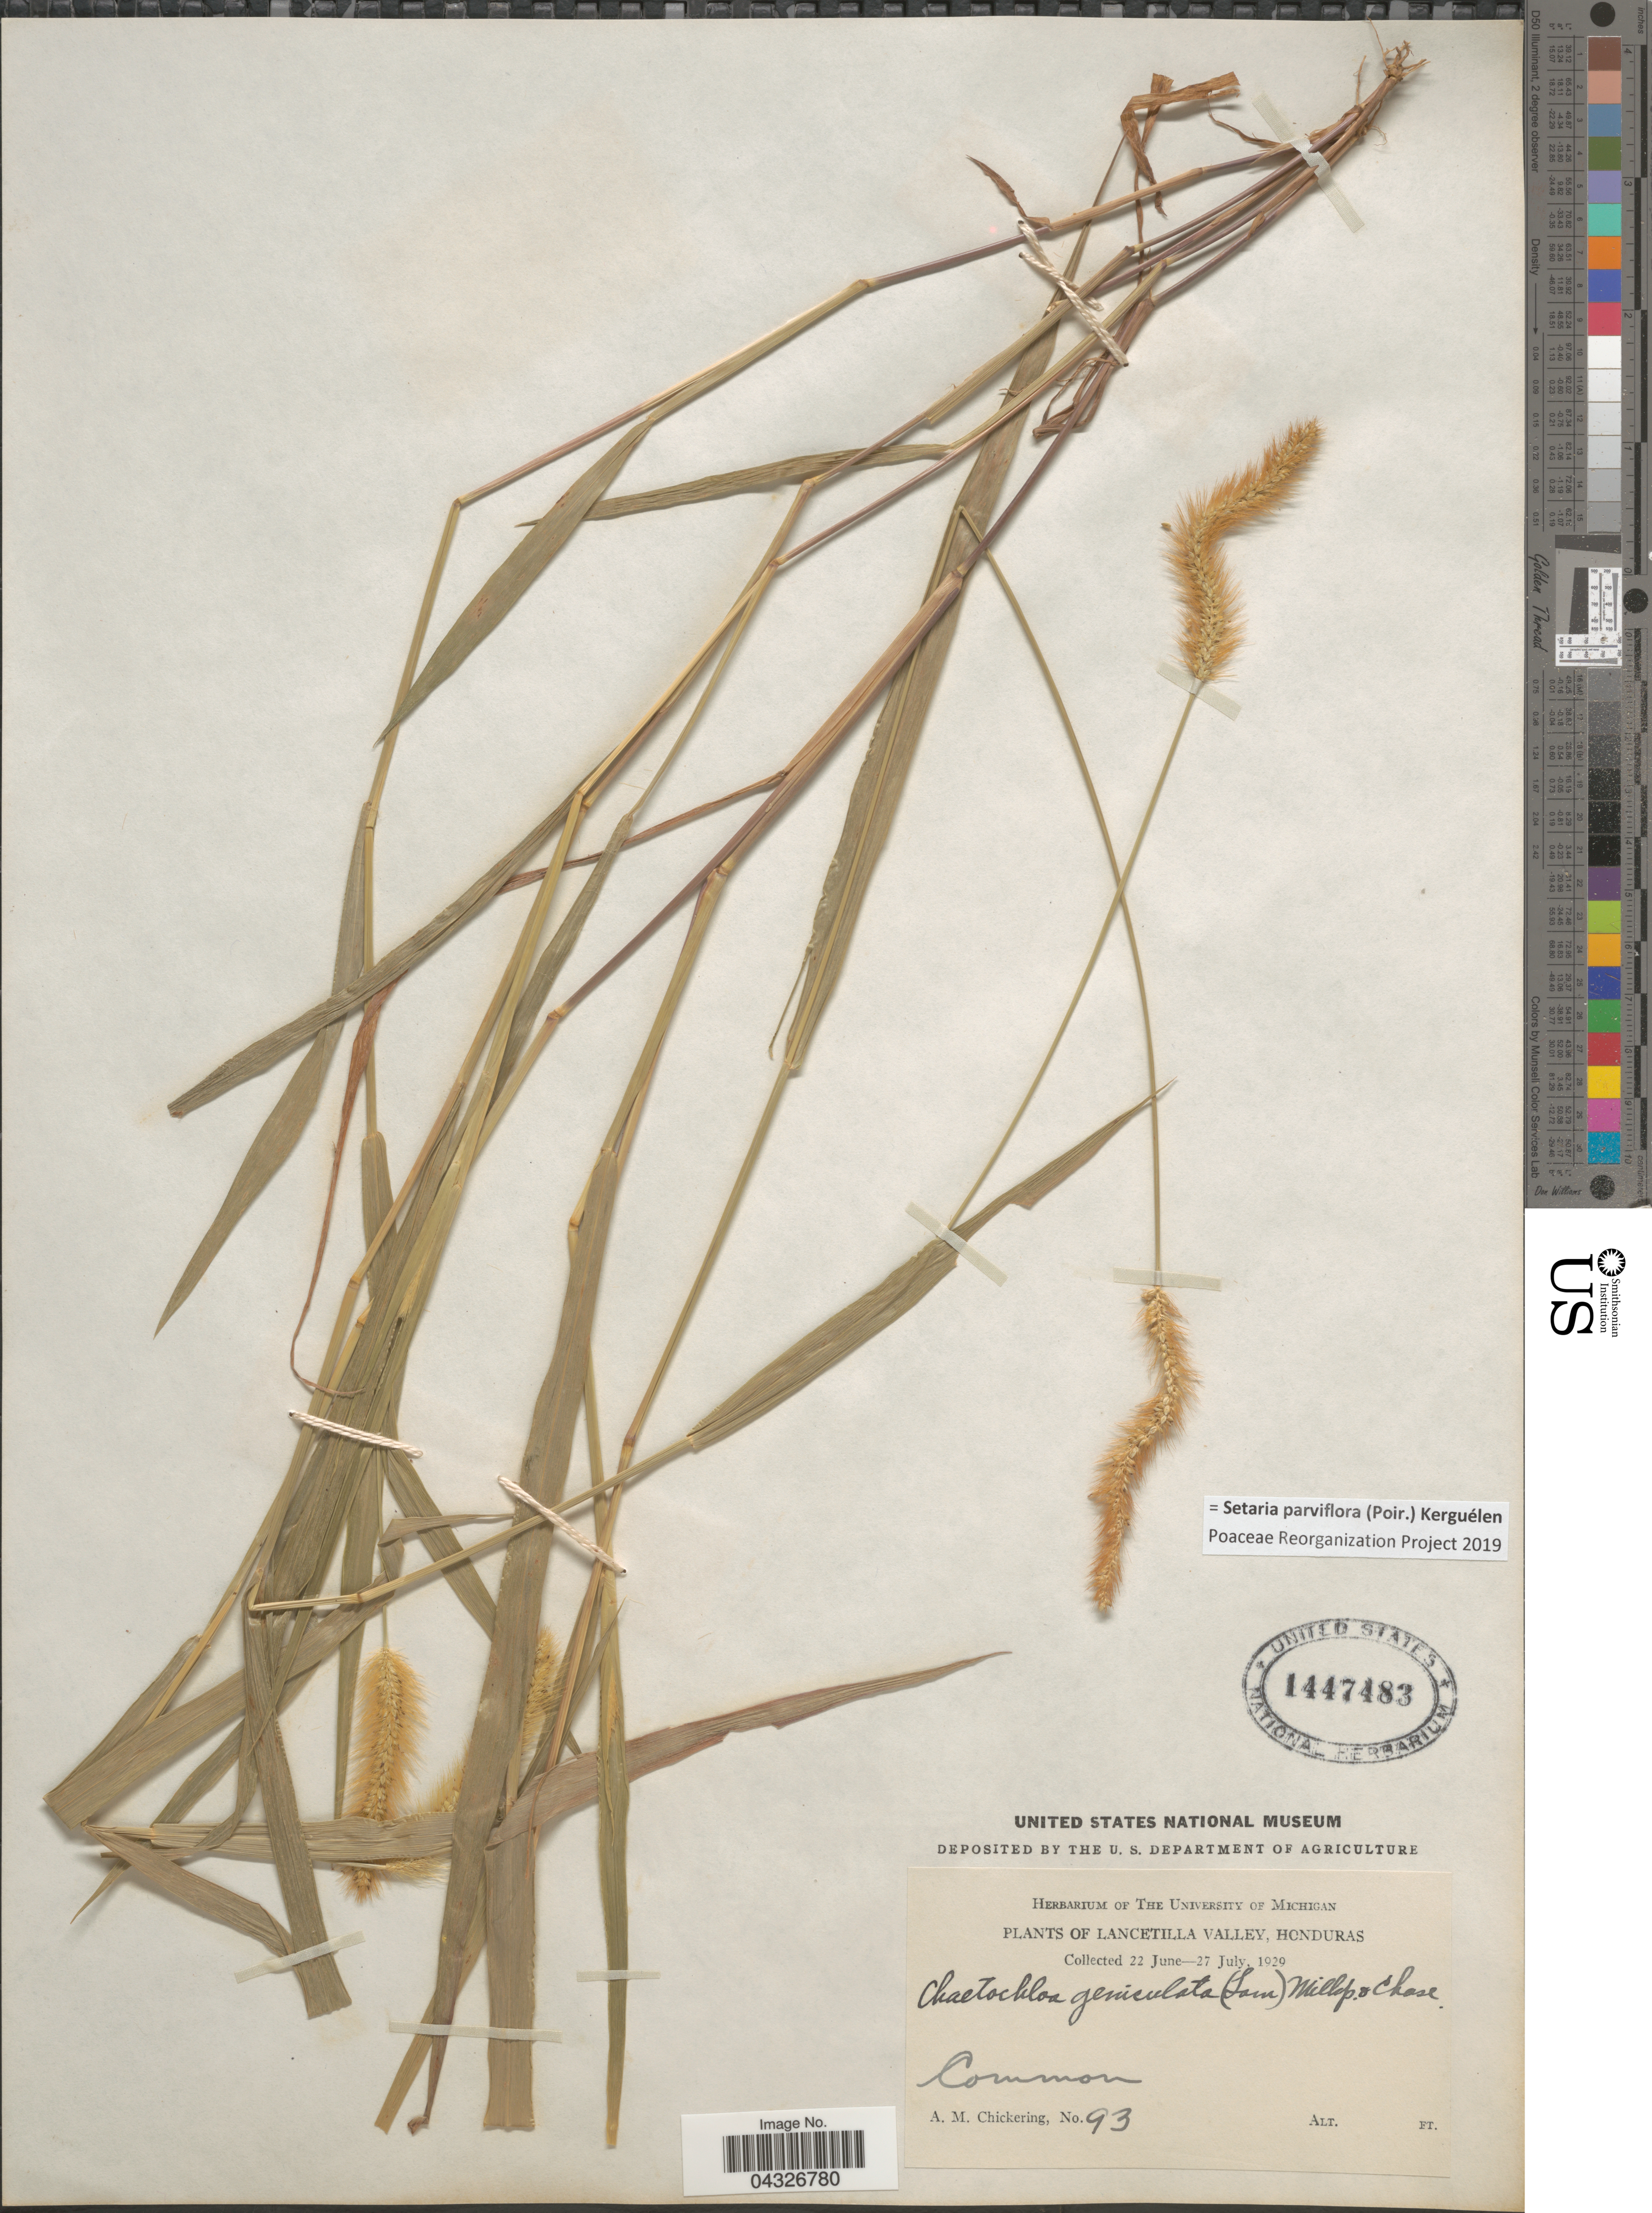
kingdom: Plantae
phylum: Tracheophyta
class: Liliopsida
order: Poales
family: Poaceae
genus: Setaria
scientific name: Setaria parviflora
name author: (Poir.) Kerguélen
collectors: A. Chickering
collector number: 93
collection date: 1929-06-22/1929-07-27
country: Honduras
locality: Lancetilla Valley.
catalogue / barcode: US 1447483